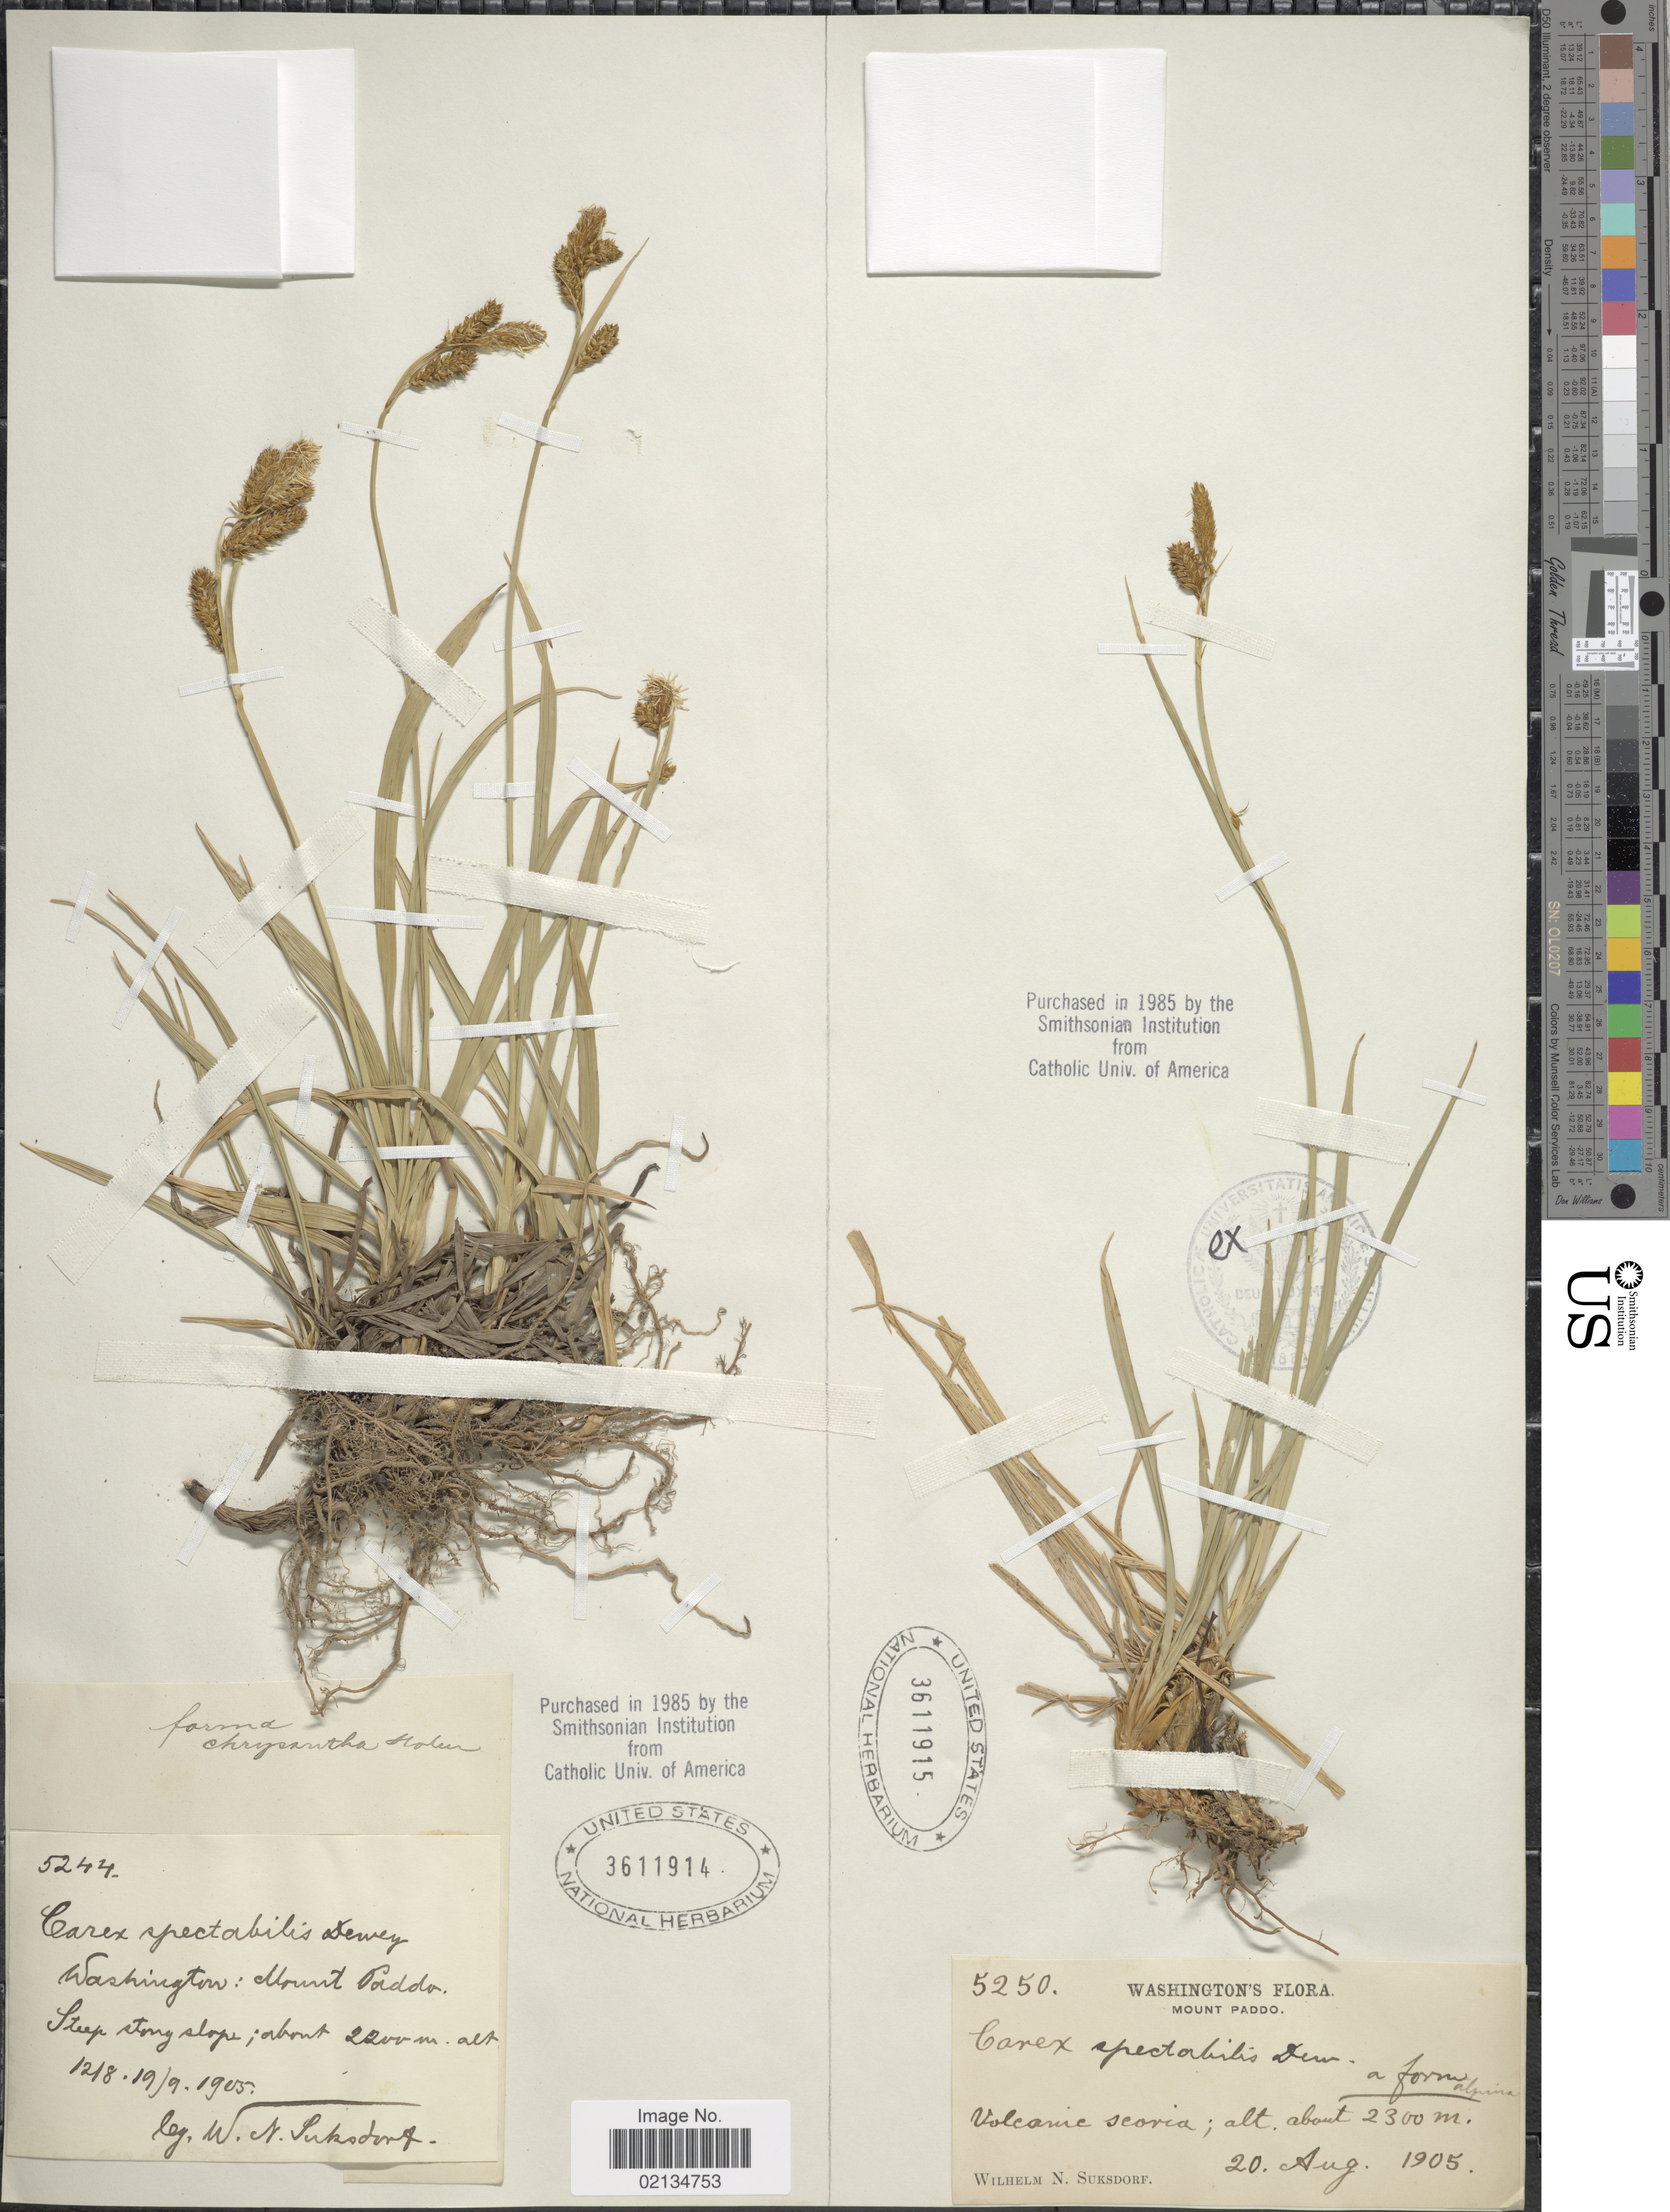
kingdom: Plantae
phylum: Tracheophyta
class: Liliopsida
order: Poales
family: Cyperaceae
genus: Carex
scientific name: Carex spectabilis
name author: Dewey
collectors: W. N. Suksdorf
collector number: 5250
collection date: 1905-08-20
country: United States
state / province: Washington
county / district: Skamania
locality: Mount Paddo; Volcanic scoria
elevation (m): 2300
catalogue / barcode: US 3611915-2